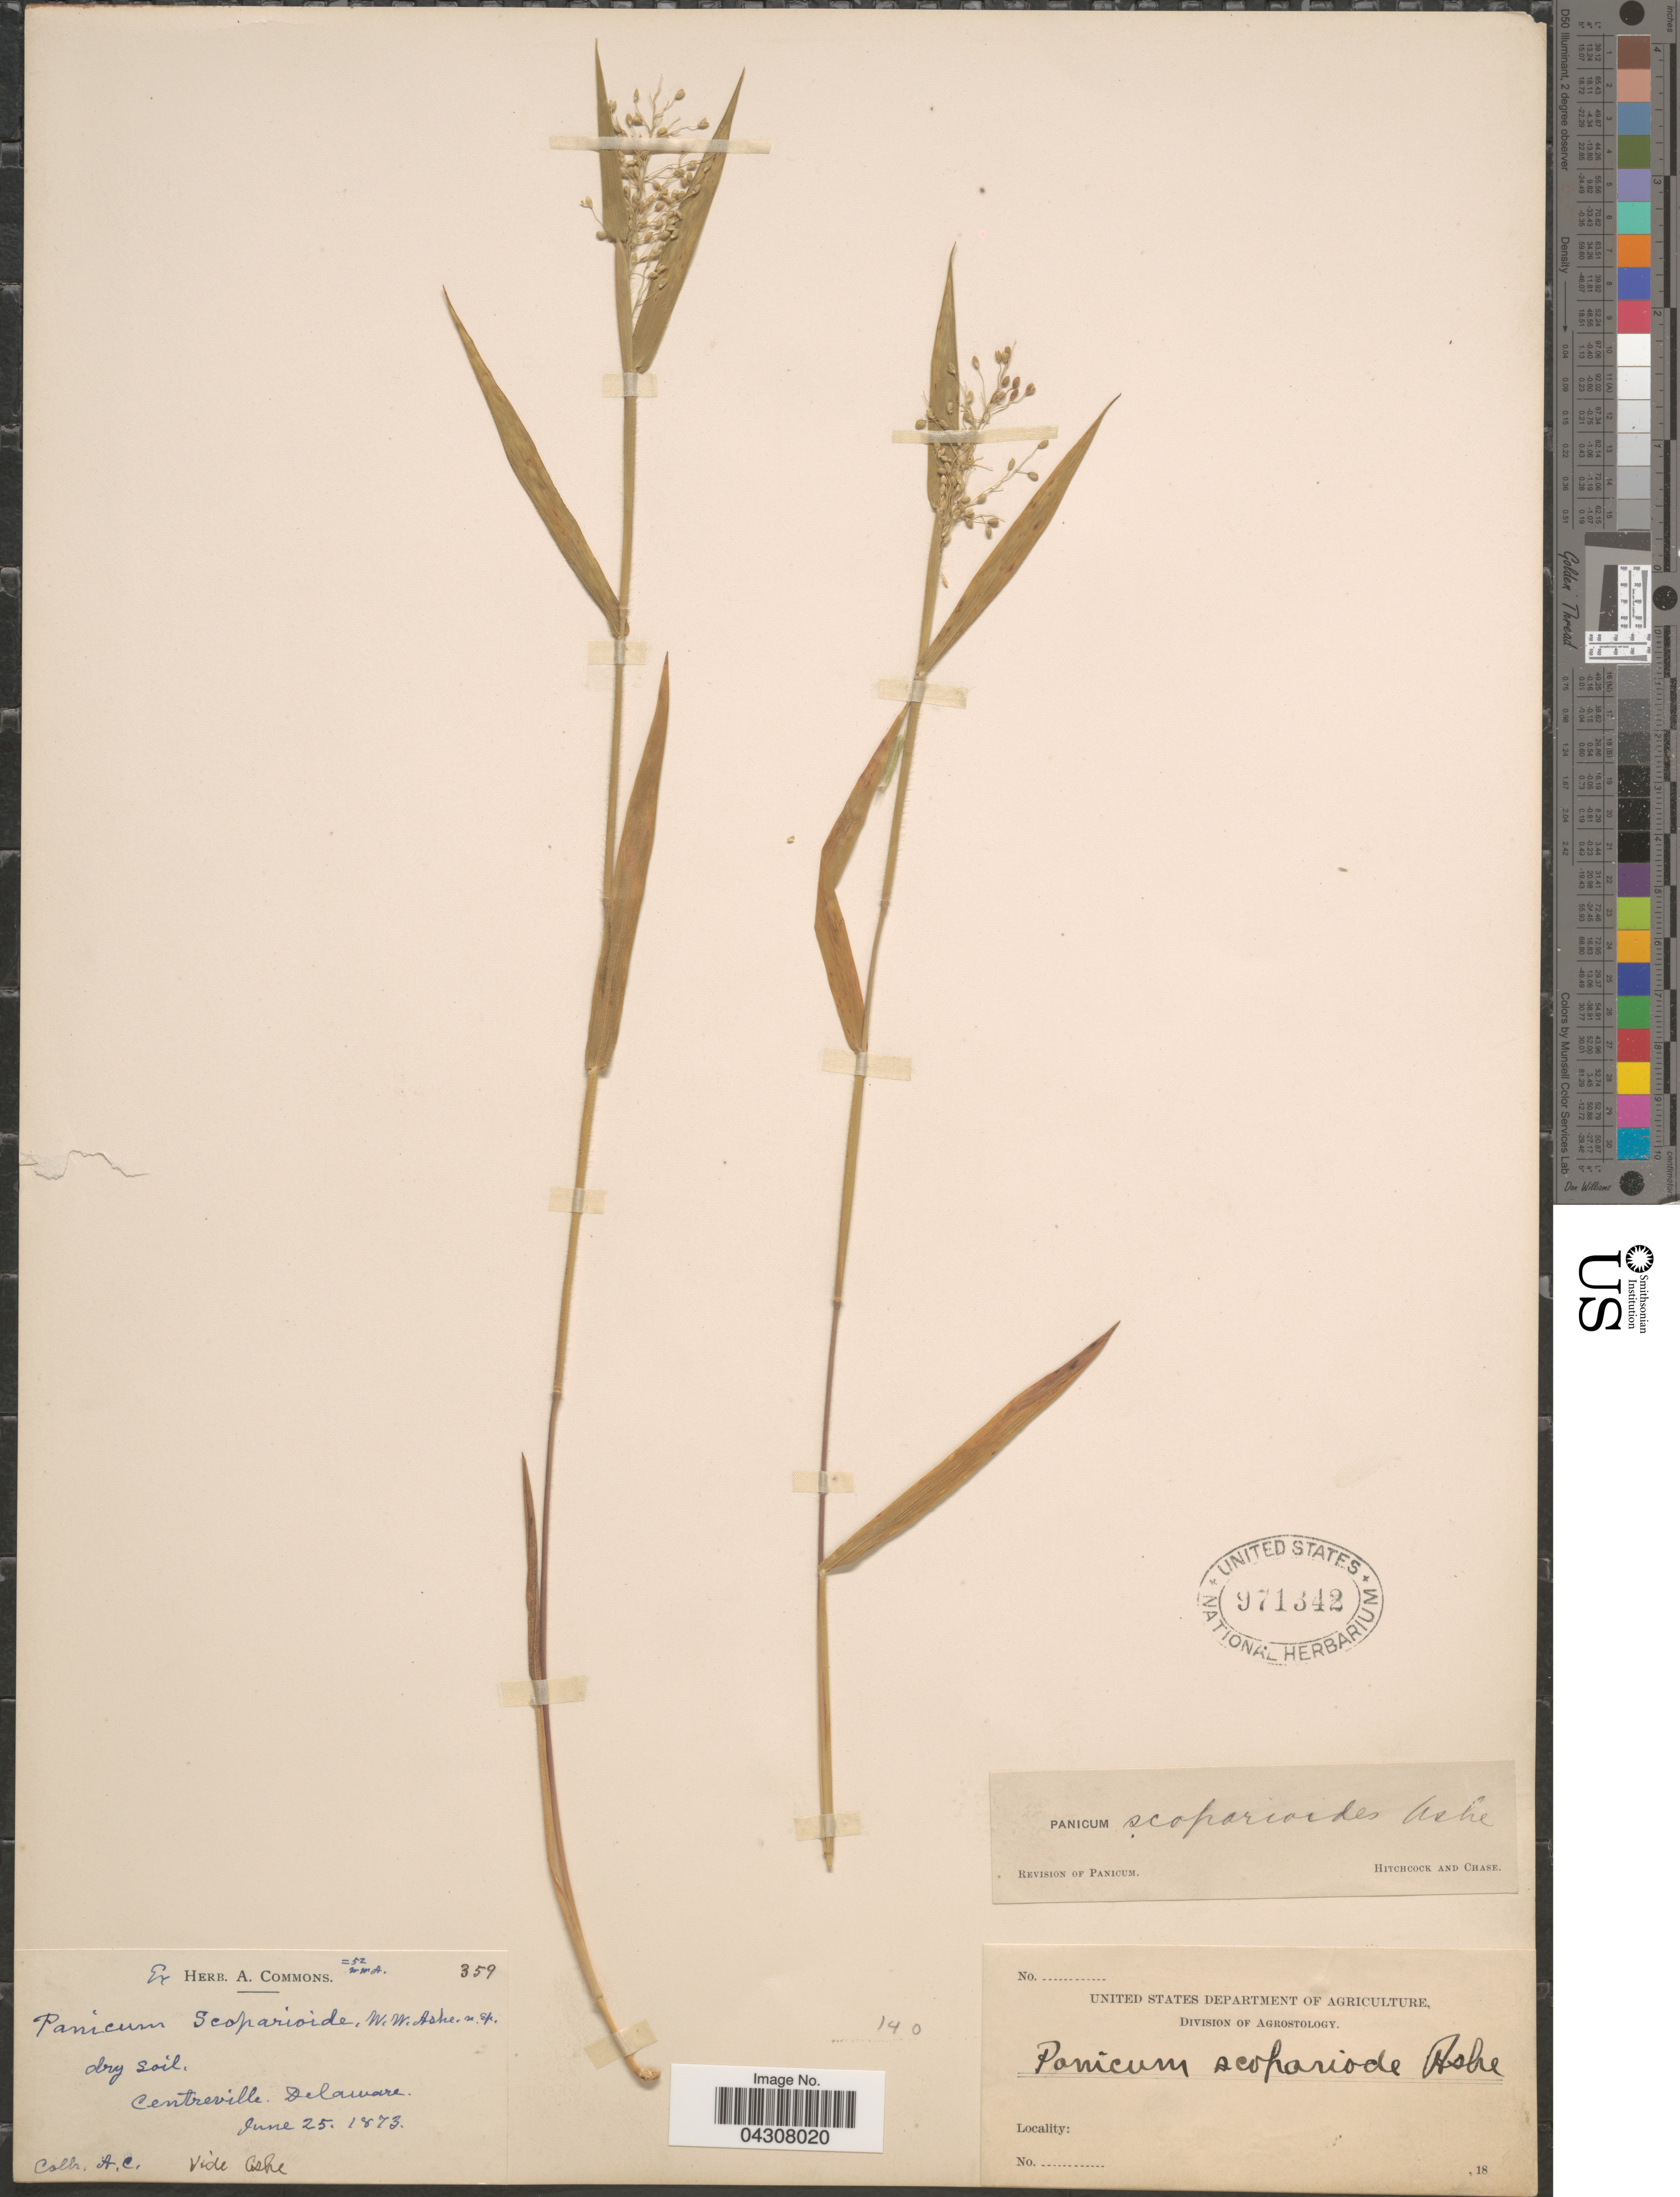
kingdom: Plantae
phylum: Tracheophyta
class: Liliopsida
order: Poales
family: Poaceae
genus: Dichanthelium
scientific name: Dichanthelium acuminatum var. acuminatum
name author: (Sw.) Gould & C.A. Clark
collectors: A. Commons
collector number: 359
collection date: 1873-06-25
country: United States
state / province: Delaware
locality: Dry soil, Centreville.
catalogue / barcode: US 971342